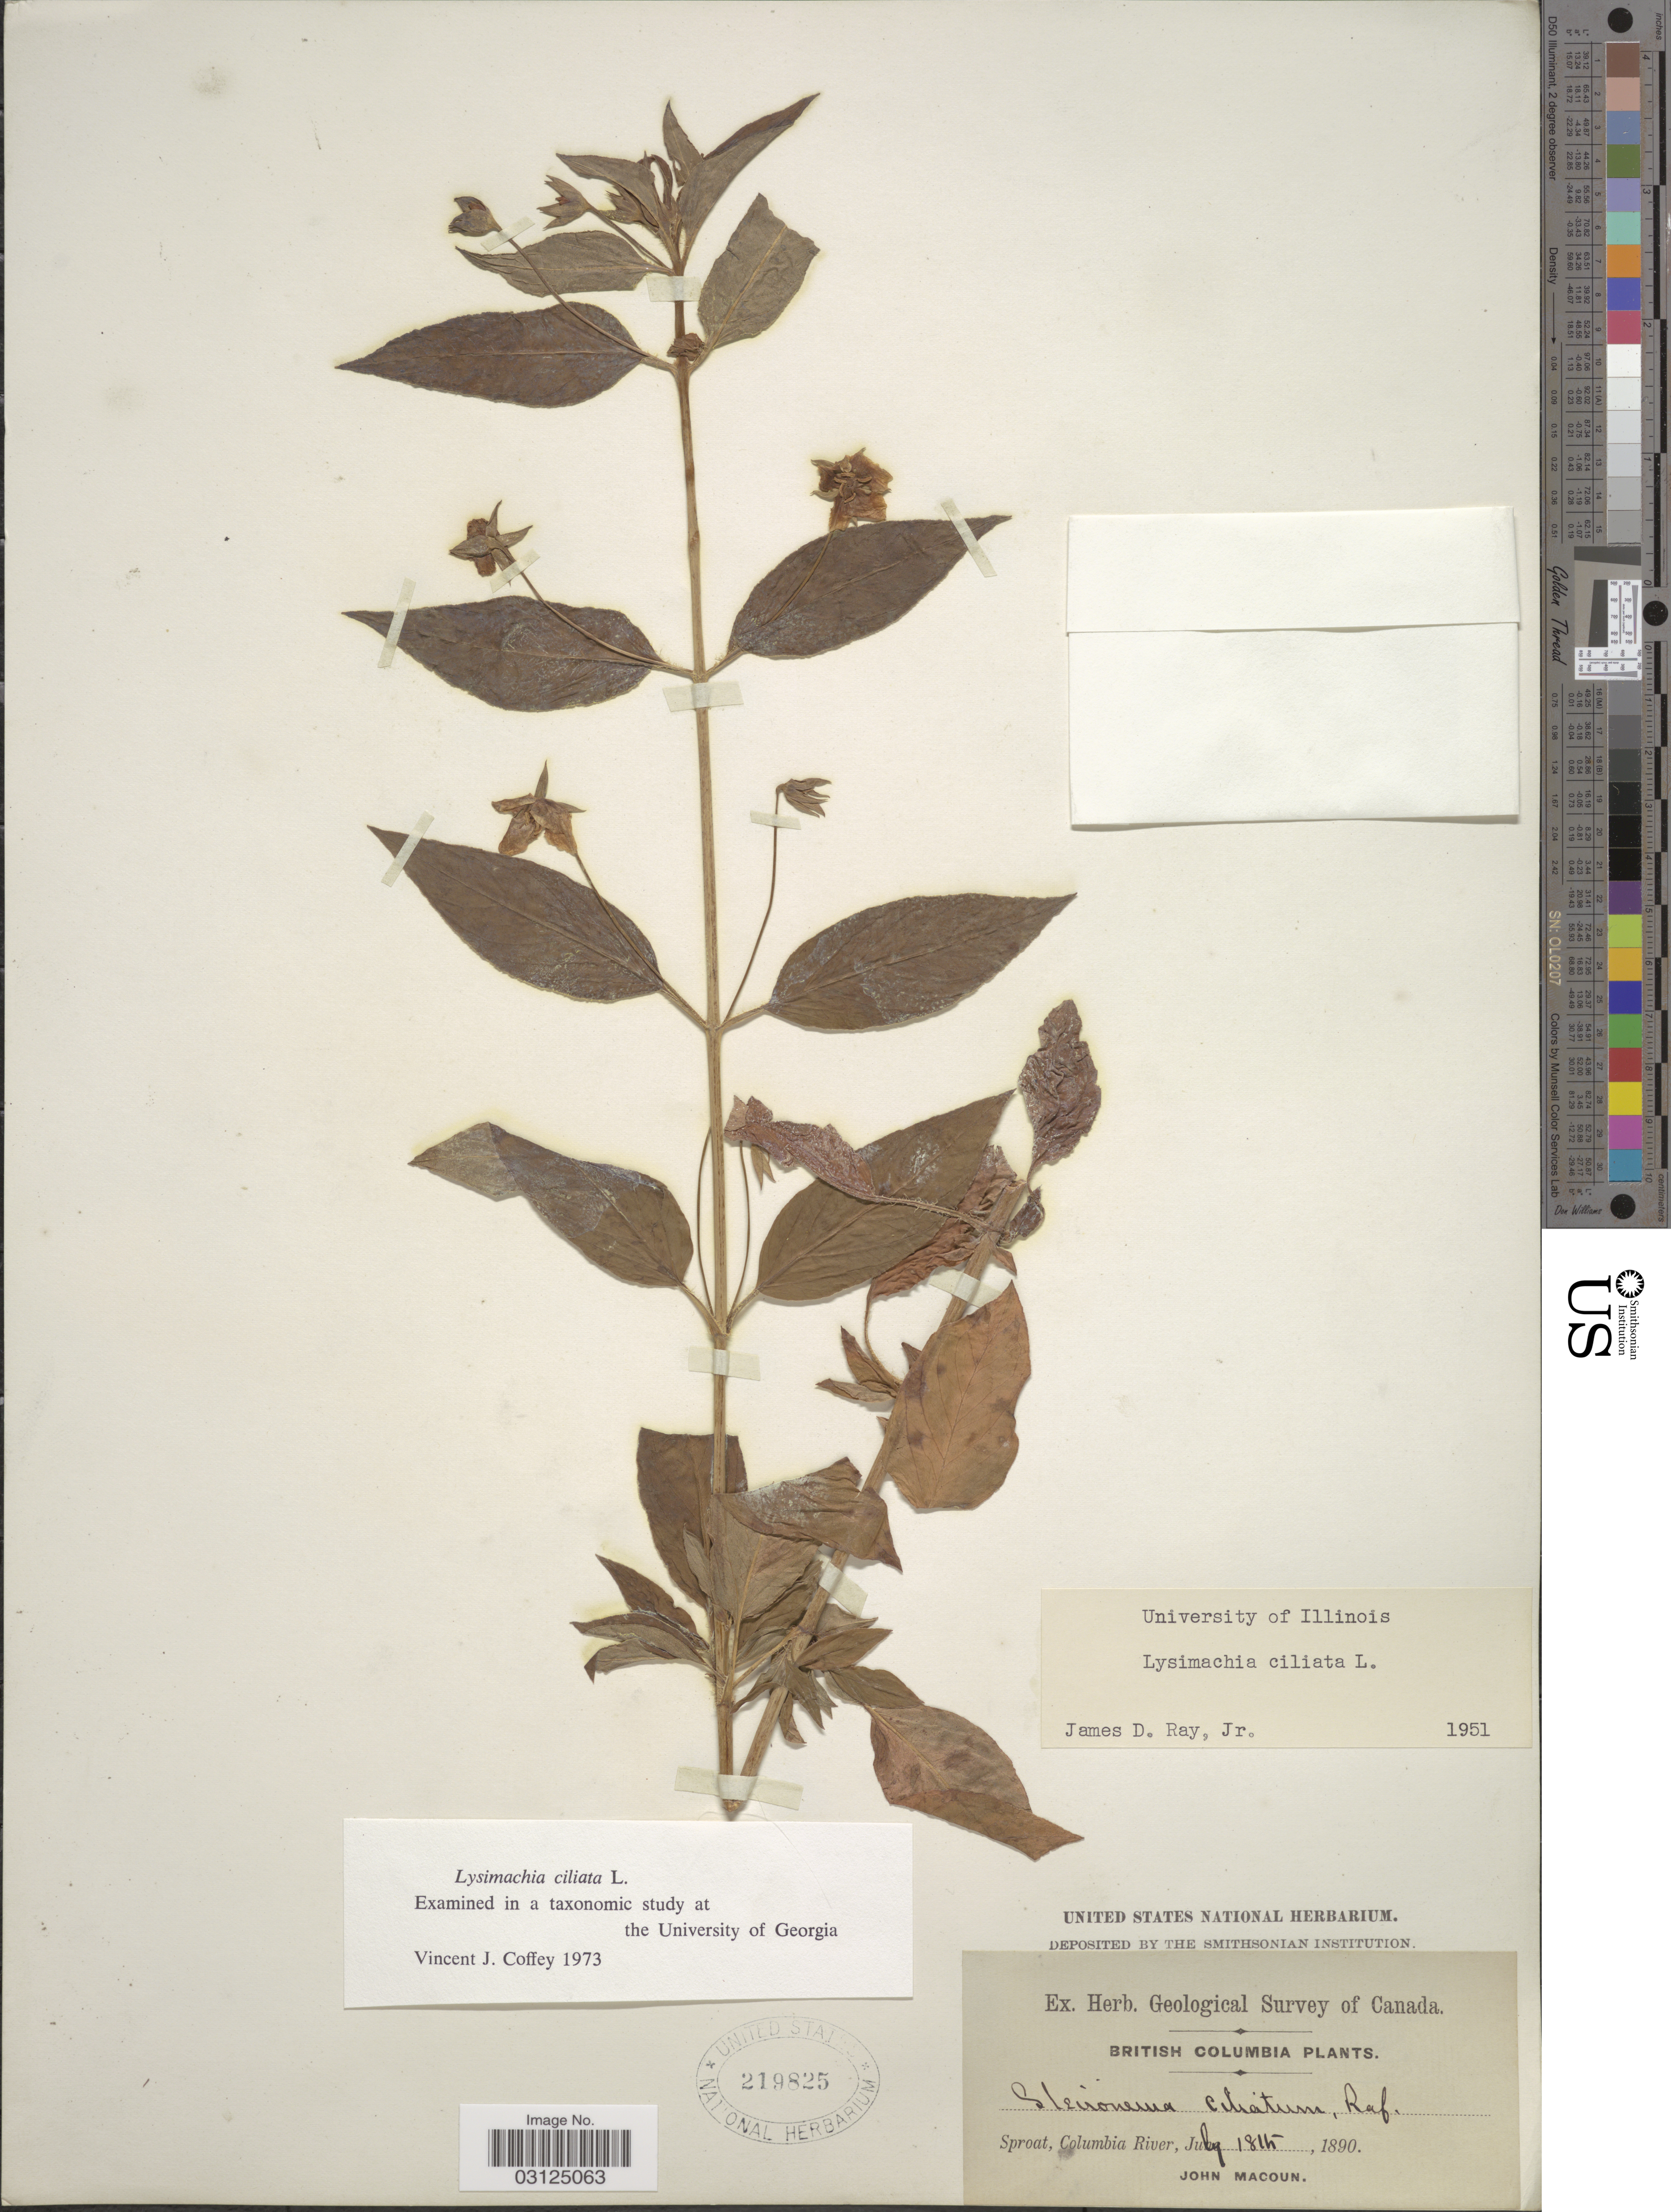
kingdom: Plantae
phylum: Tracheophyta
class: Magnoliopsida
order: Ericales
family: Primulaceae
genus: Lysimachia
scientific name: Lysimachia ciliata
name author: L.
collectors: J. Macoun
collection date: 1890-07-18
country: Canada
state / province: British Columbia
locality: Sproat, Columbia River.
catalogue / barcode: US 219825